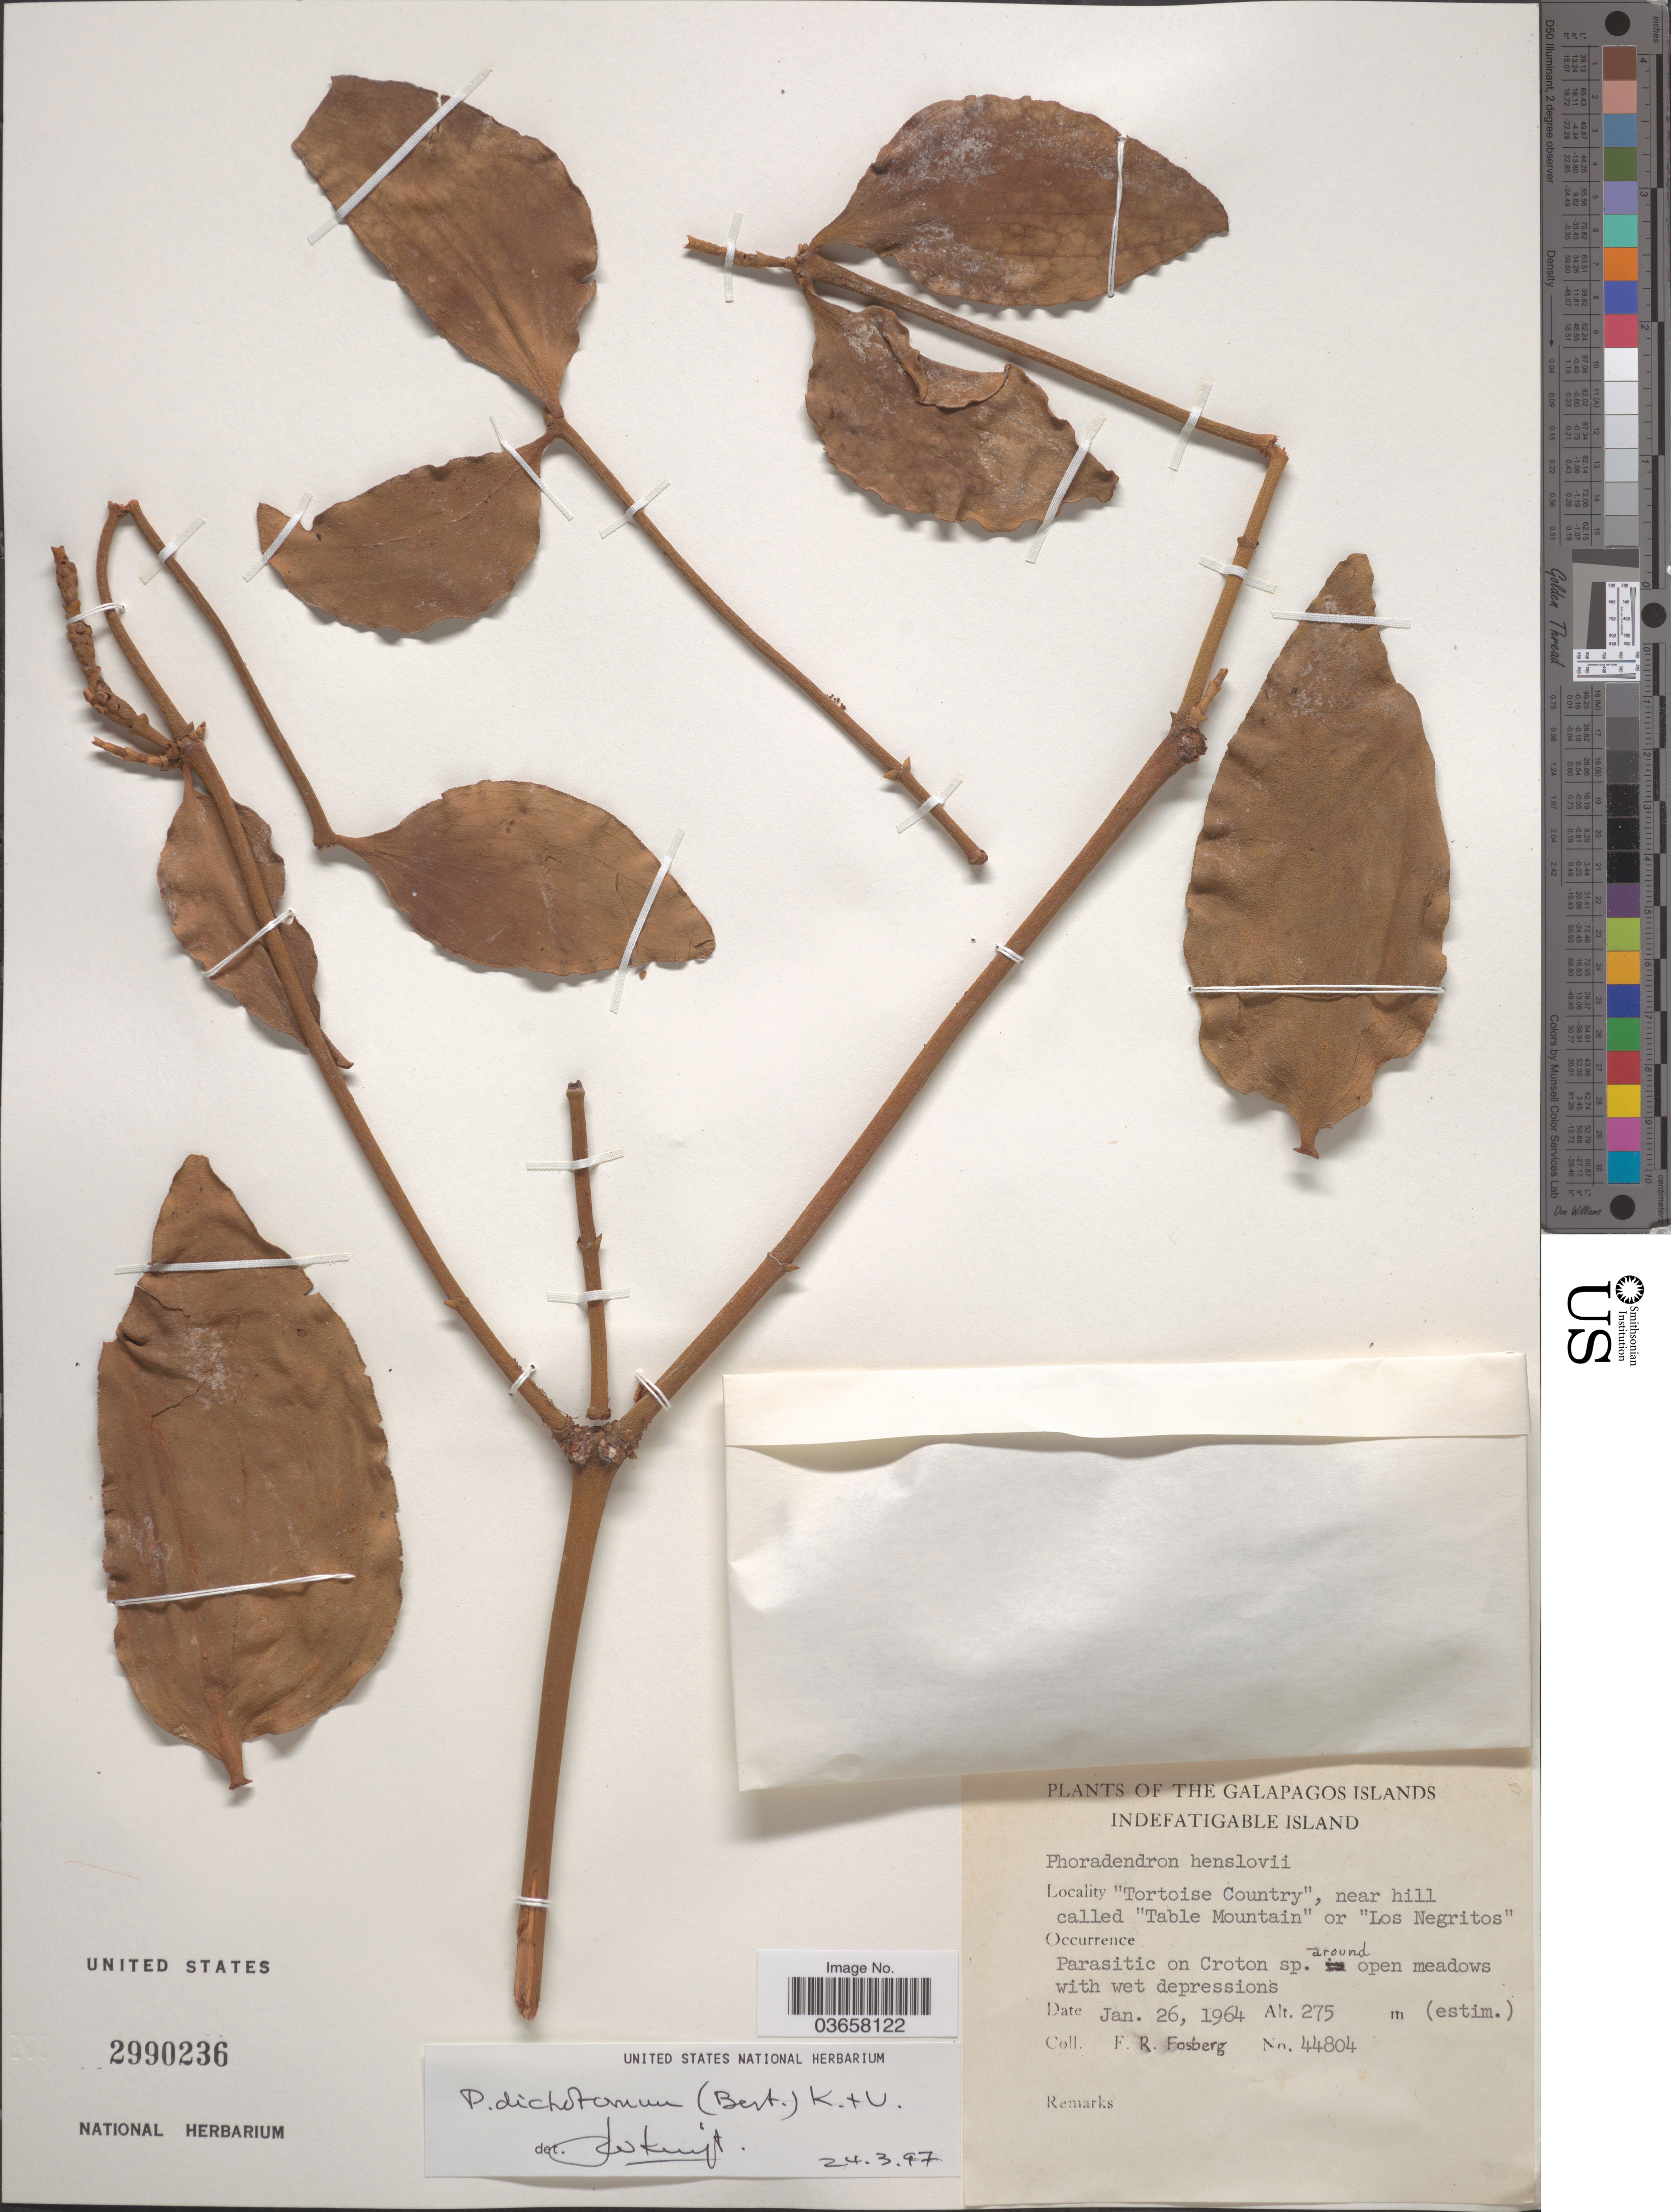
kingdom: Plantae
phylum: Tracheophyta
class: Magnoliopsida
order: Santalales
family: Viscaceae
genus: Phoradendron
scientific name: Phoradendron dichotomum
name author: (D. Don) Ettingsh.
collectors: F. R. Fosberg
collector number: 44804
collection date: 1964-01-26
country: Ecuador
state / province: Colón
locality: The Galapagos Islands. Indefatigable Island. "Tortoise Country", near hill called "Table Mountain" or "Los Negritos".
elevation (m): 275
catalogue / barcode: US 2990236